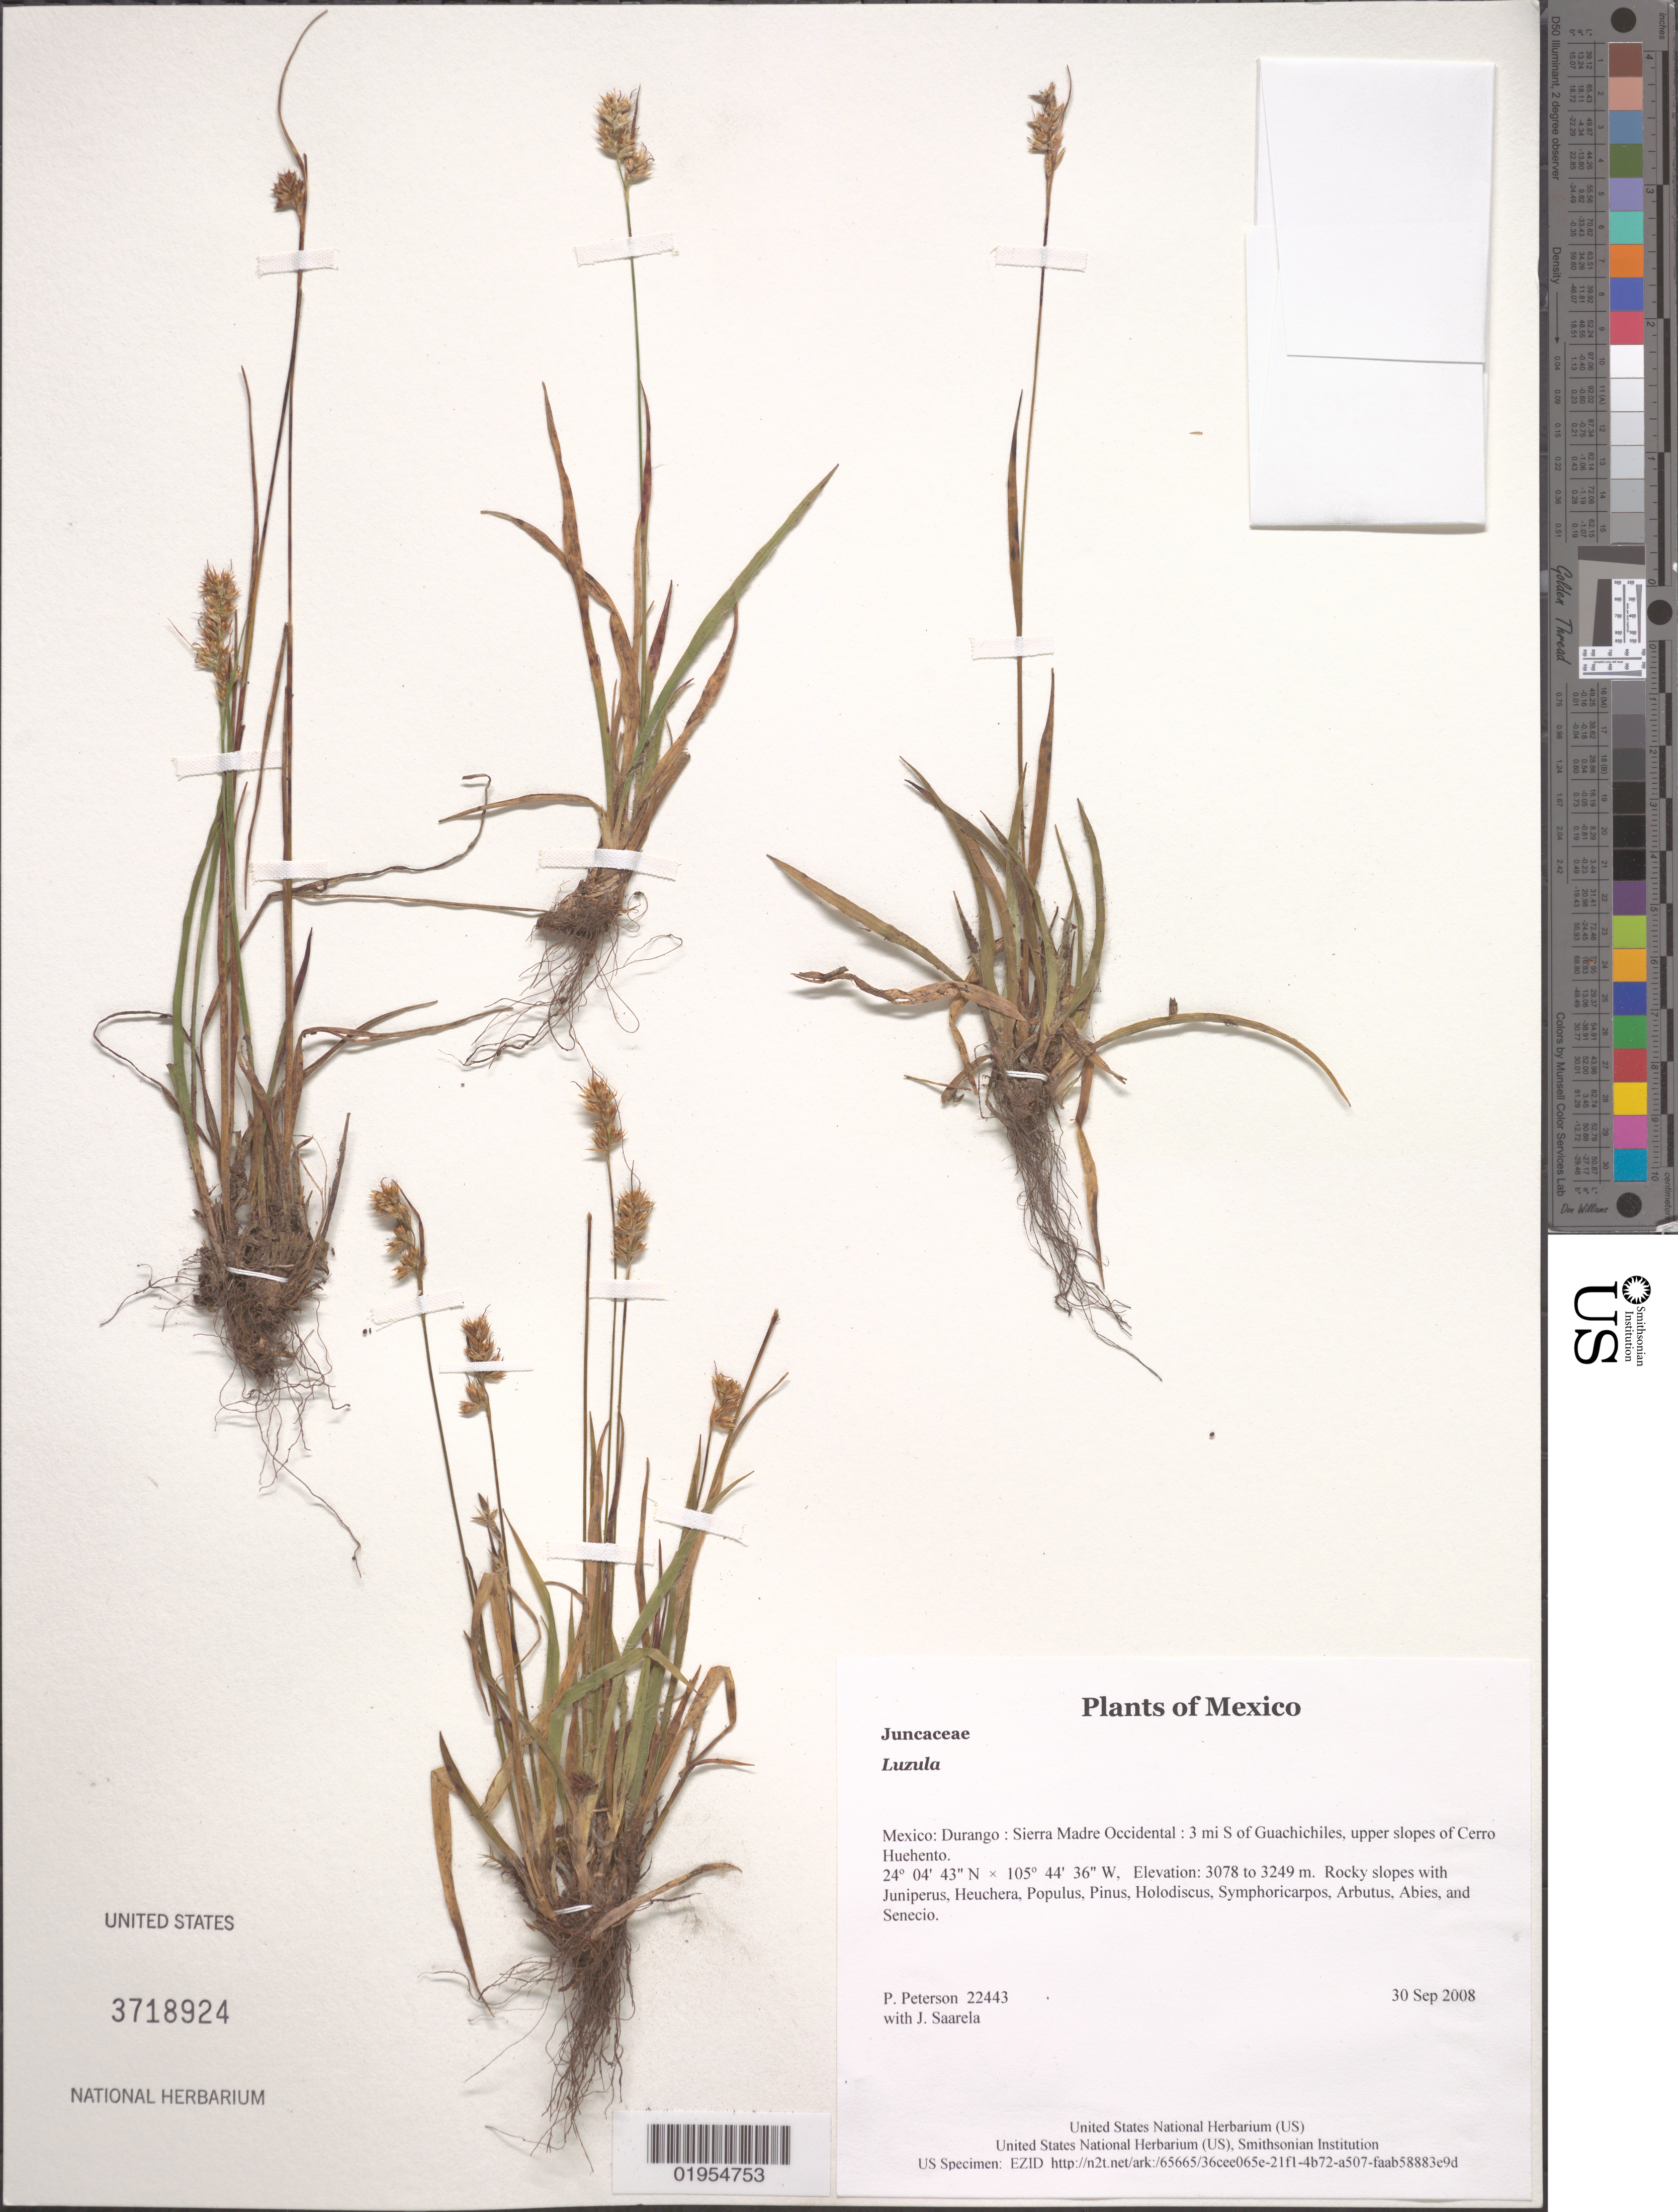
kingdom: Plantae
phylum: Tracheophyta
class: Liliopsida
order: Poales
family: Juncaceae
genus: Luzula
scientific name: Luzula sp.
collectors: P. M. Peterson & J. Saarela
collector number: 22443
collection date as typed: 30 Sep 2008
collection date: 2008-09-30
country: Mexico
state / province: Durango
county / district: Sierra Madre Occidental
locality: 3 mi S of Guachichiles, upper slopes of Cerro Huehento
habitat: Rocky slopes with Juniperus, Heuchera, Populus, Pinus, Holodiscus, Symphoricarpos, Arbutus, Abies, and Senecio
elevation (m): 3078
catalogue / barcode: US 3718924